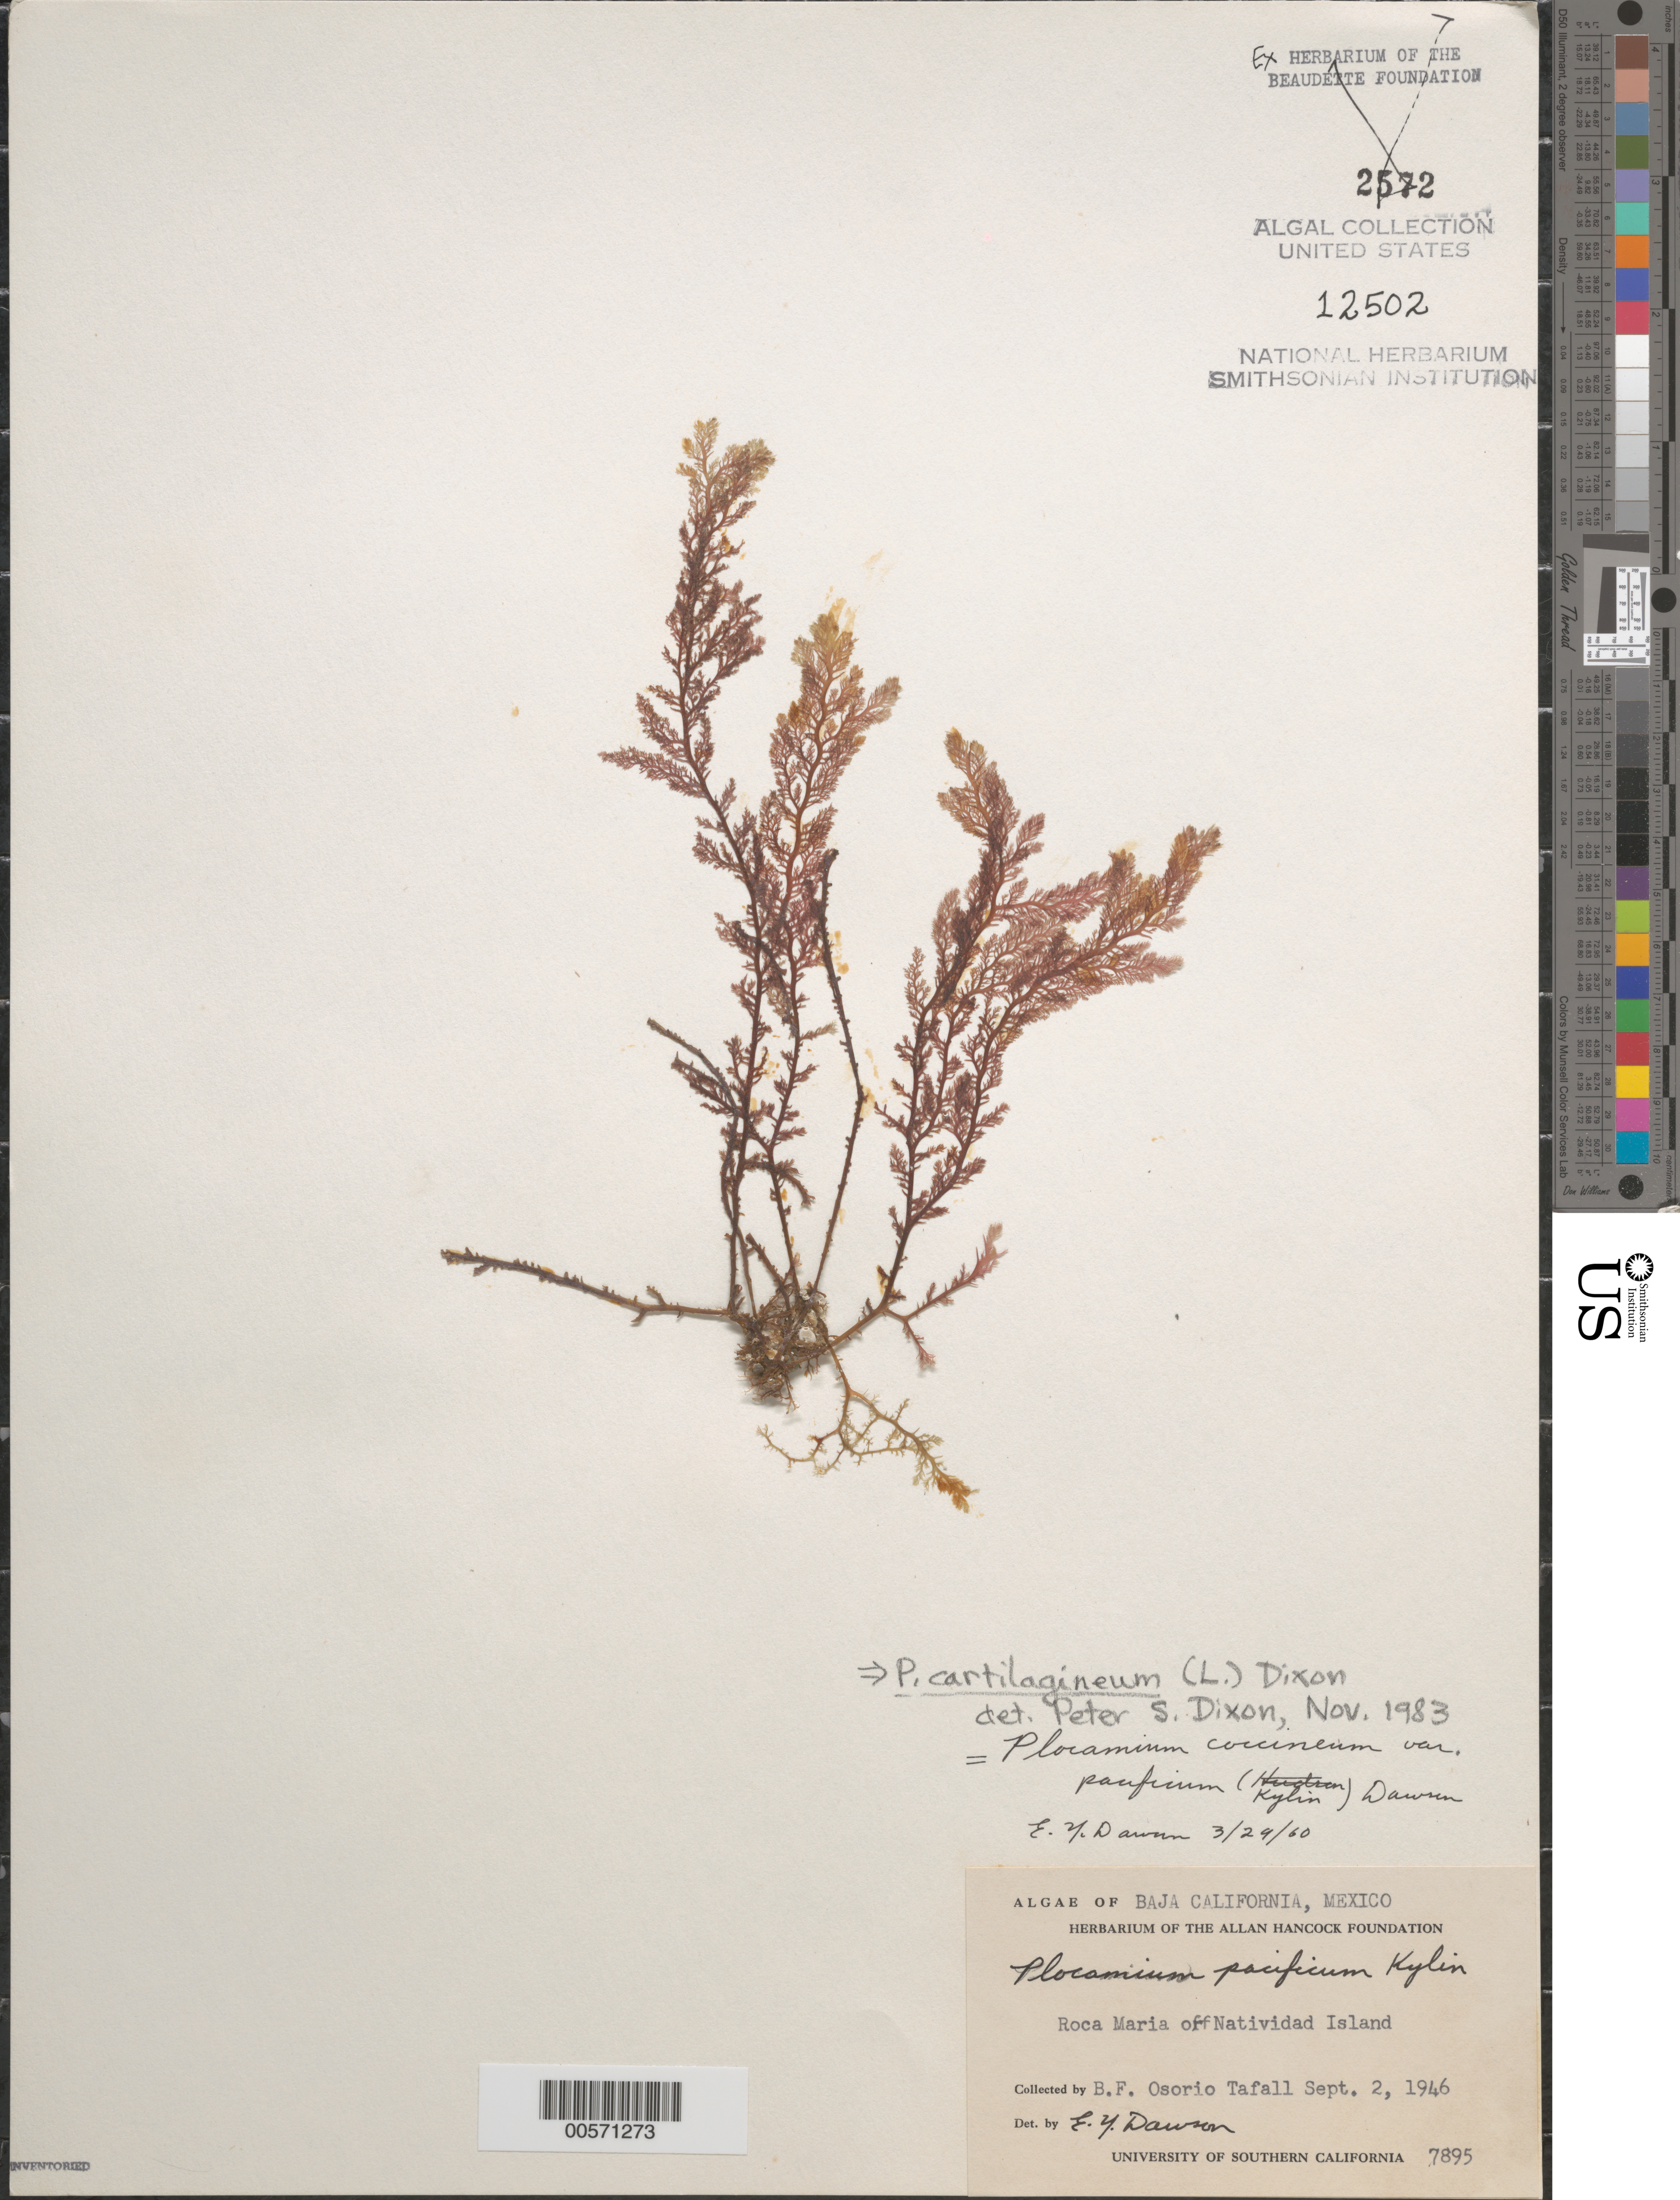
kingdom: Plantae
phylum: Rhodophyta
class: Florideophyceae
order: Plocamiales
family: Plocamiaceae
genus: Plocamium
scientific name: Plocamium cartilagineum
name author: (L.) P.S. Dixon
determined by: Dixon, P. S.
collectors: B. Osario Tafall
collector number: EYD 7895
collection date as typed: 02 Sep 1946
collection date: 1946-09-02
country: Mexico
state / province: Baja California Sur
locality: Roca Maria, off Isla Natividad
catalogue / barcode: US 12502